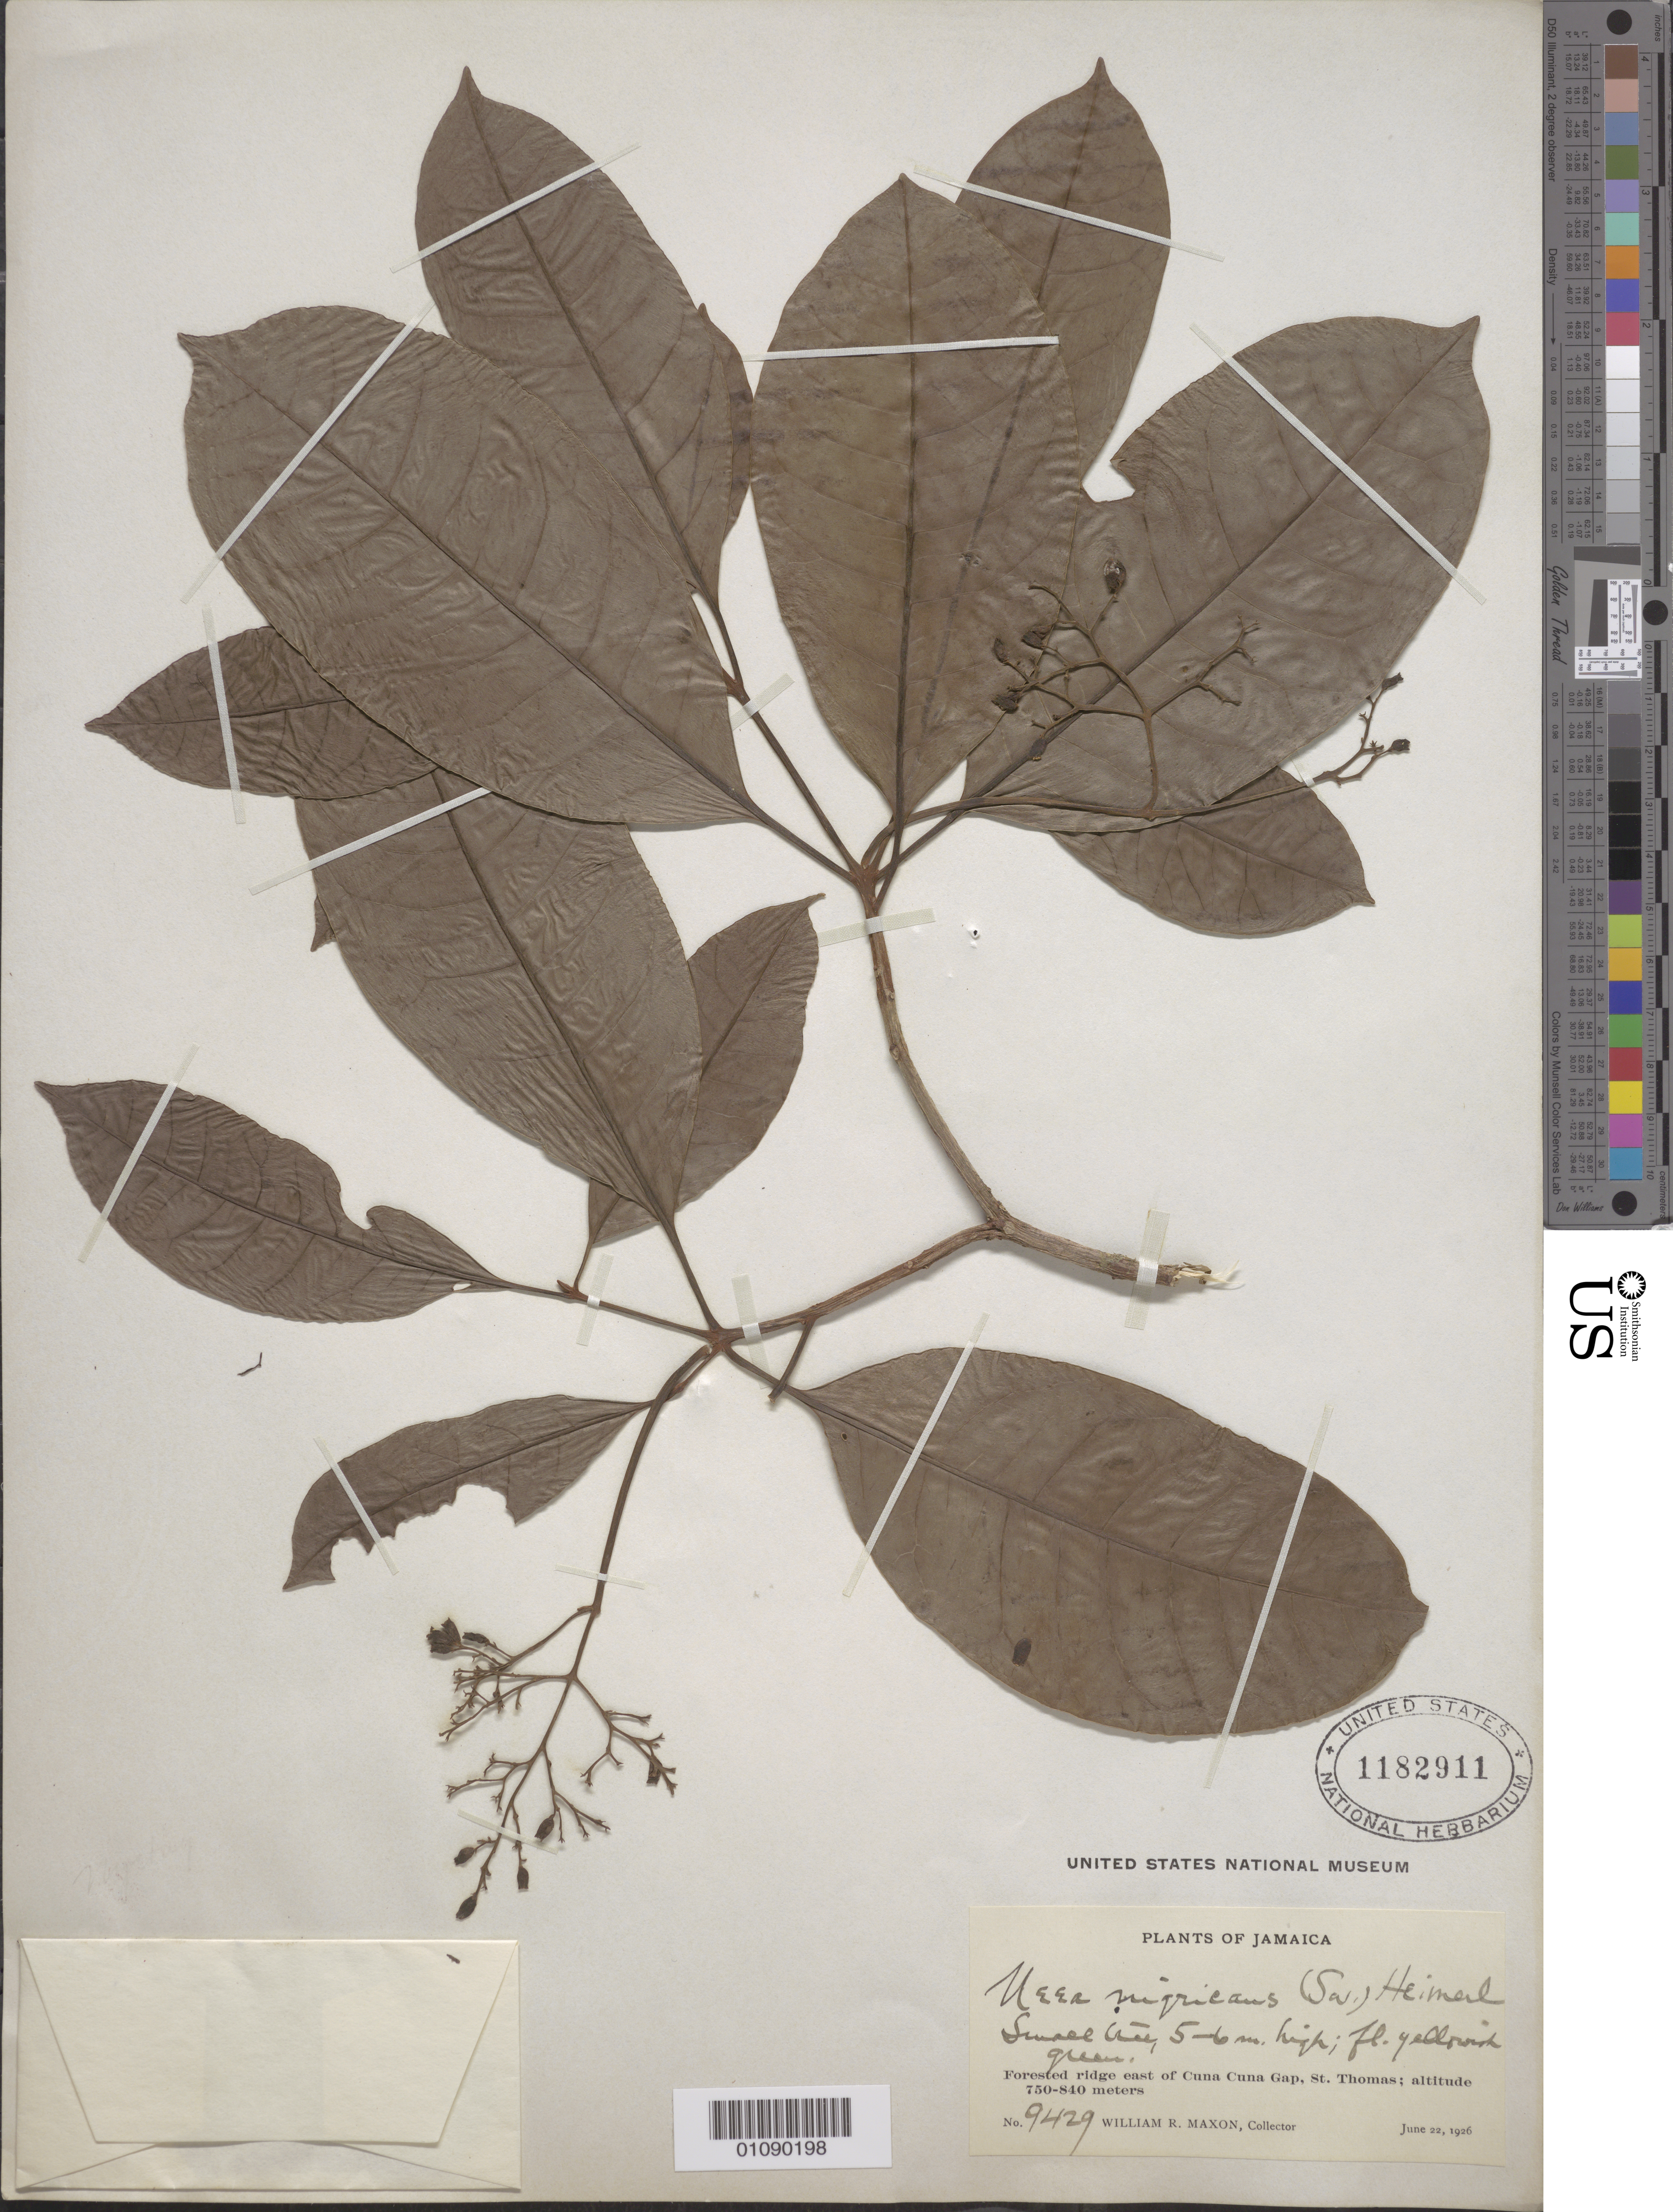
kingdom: Plantae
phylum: Tracheophyta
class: Magnoliopsida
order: Caryophyllales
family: Nyctaginaceae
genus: Neea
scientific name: Neea nigricans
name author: (Sw.) Fawc. & Rendle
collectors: W. R. Maxon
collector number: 9429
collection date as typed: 22 Jun 1926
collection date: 1926-06-22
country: Jamaica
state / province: Saint Thomas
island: Jamaica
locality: E of Cuna Cuna Gap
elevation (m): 750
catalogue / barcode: US 1182911